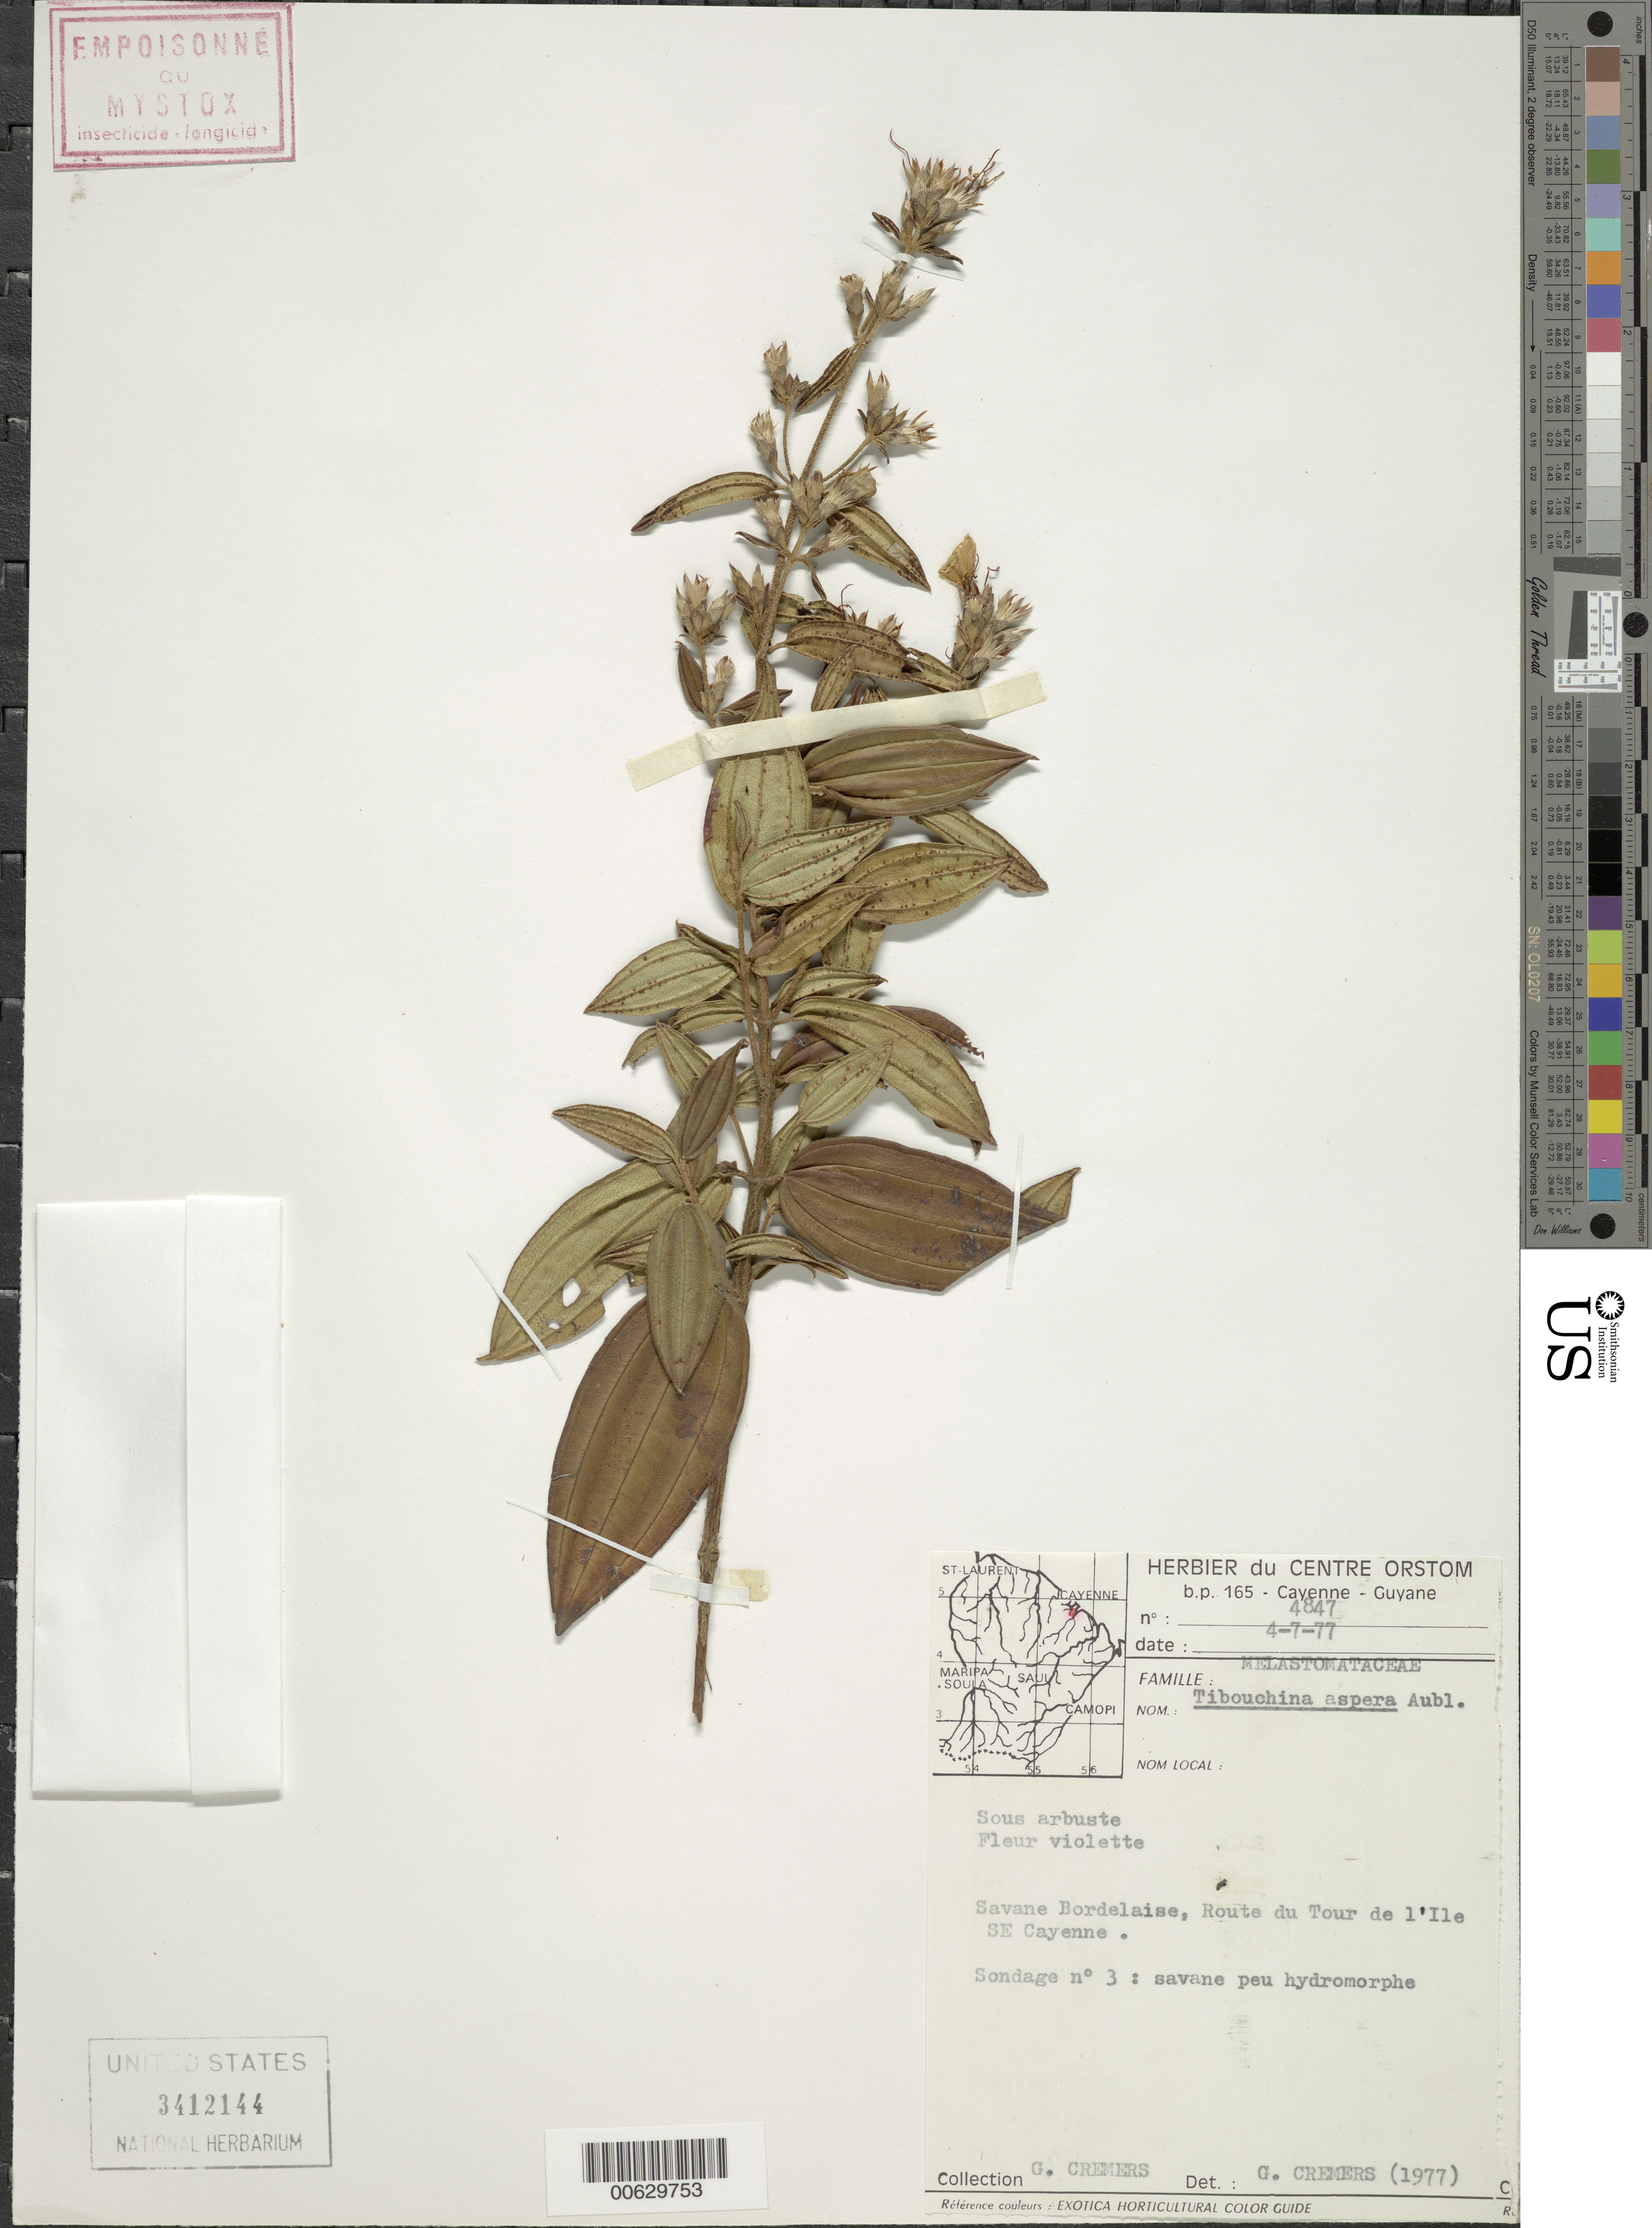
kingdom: Plantae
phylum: Tracheophyta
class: Magnoliopsida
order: Myrtales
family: Melastomataceae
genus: Tibouchina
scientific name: Tibouchina aspera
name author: Aubl.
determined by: Cremers, Georges A.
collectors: G. Cremers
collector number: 4847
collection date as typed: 4-Jul-77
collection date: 1977-07-04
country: French Guiana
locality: Savane Bordelaise, route du tour d'Ile SE Cayenne. Sondage no. 3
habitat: Savane peu hydromorphe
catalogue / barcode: US 3412144